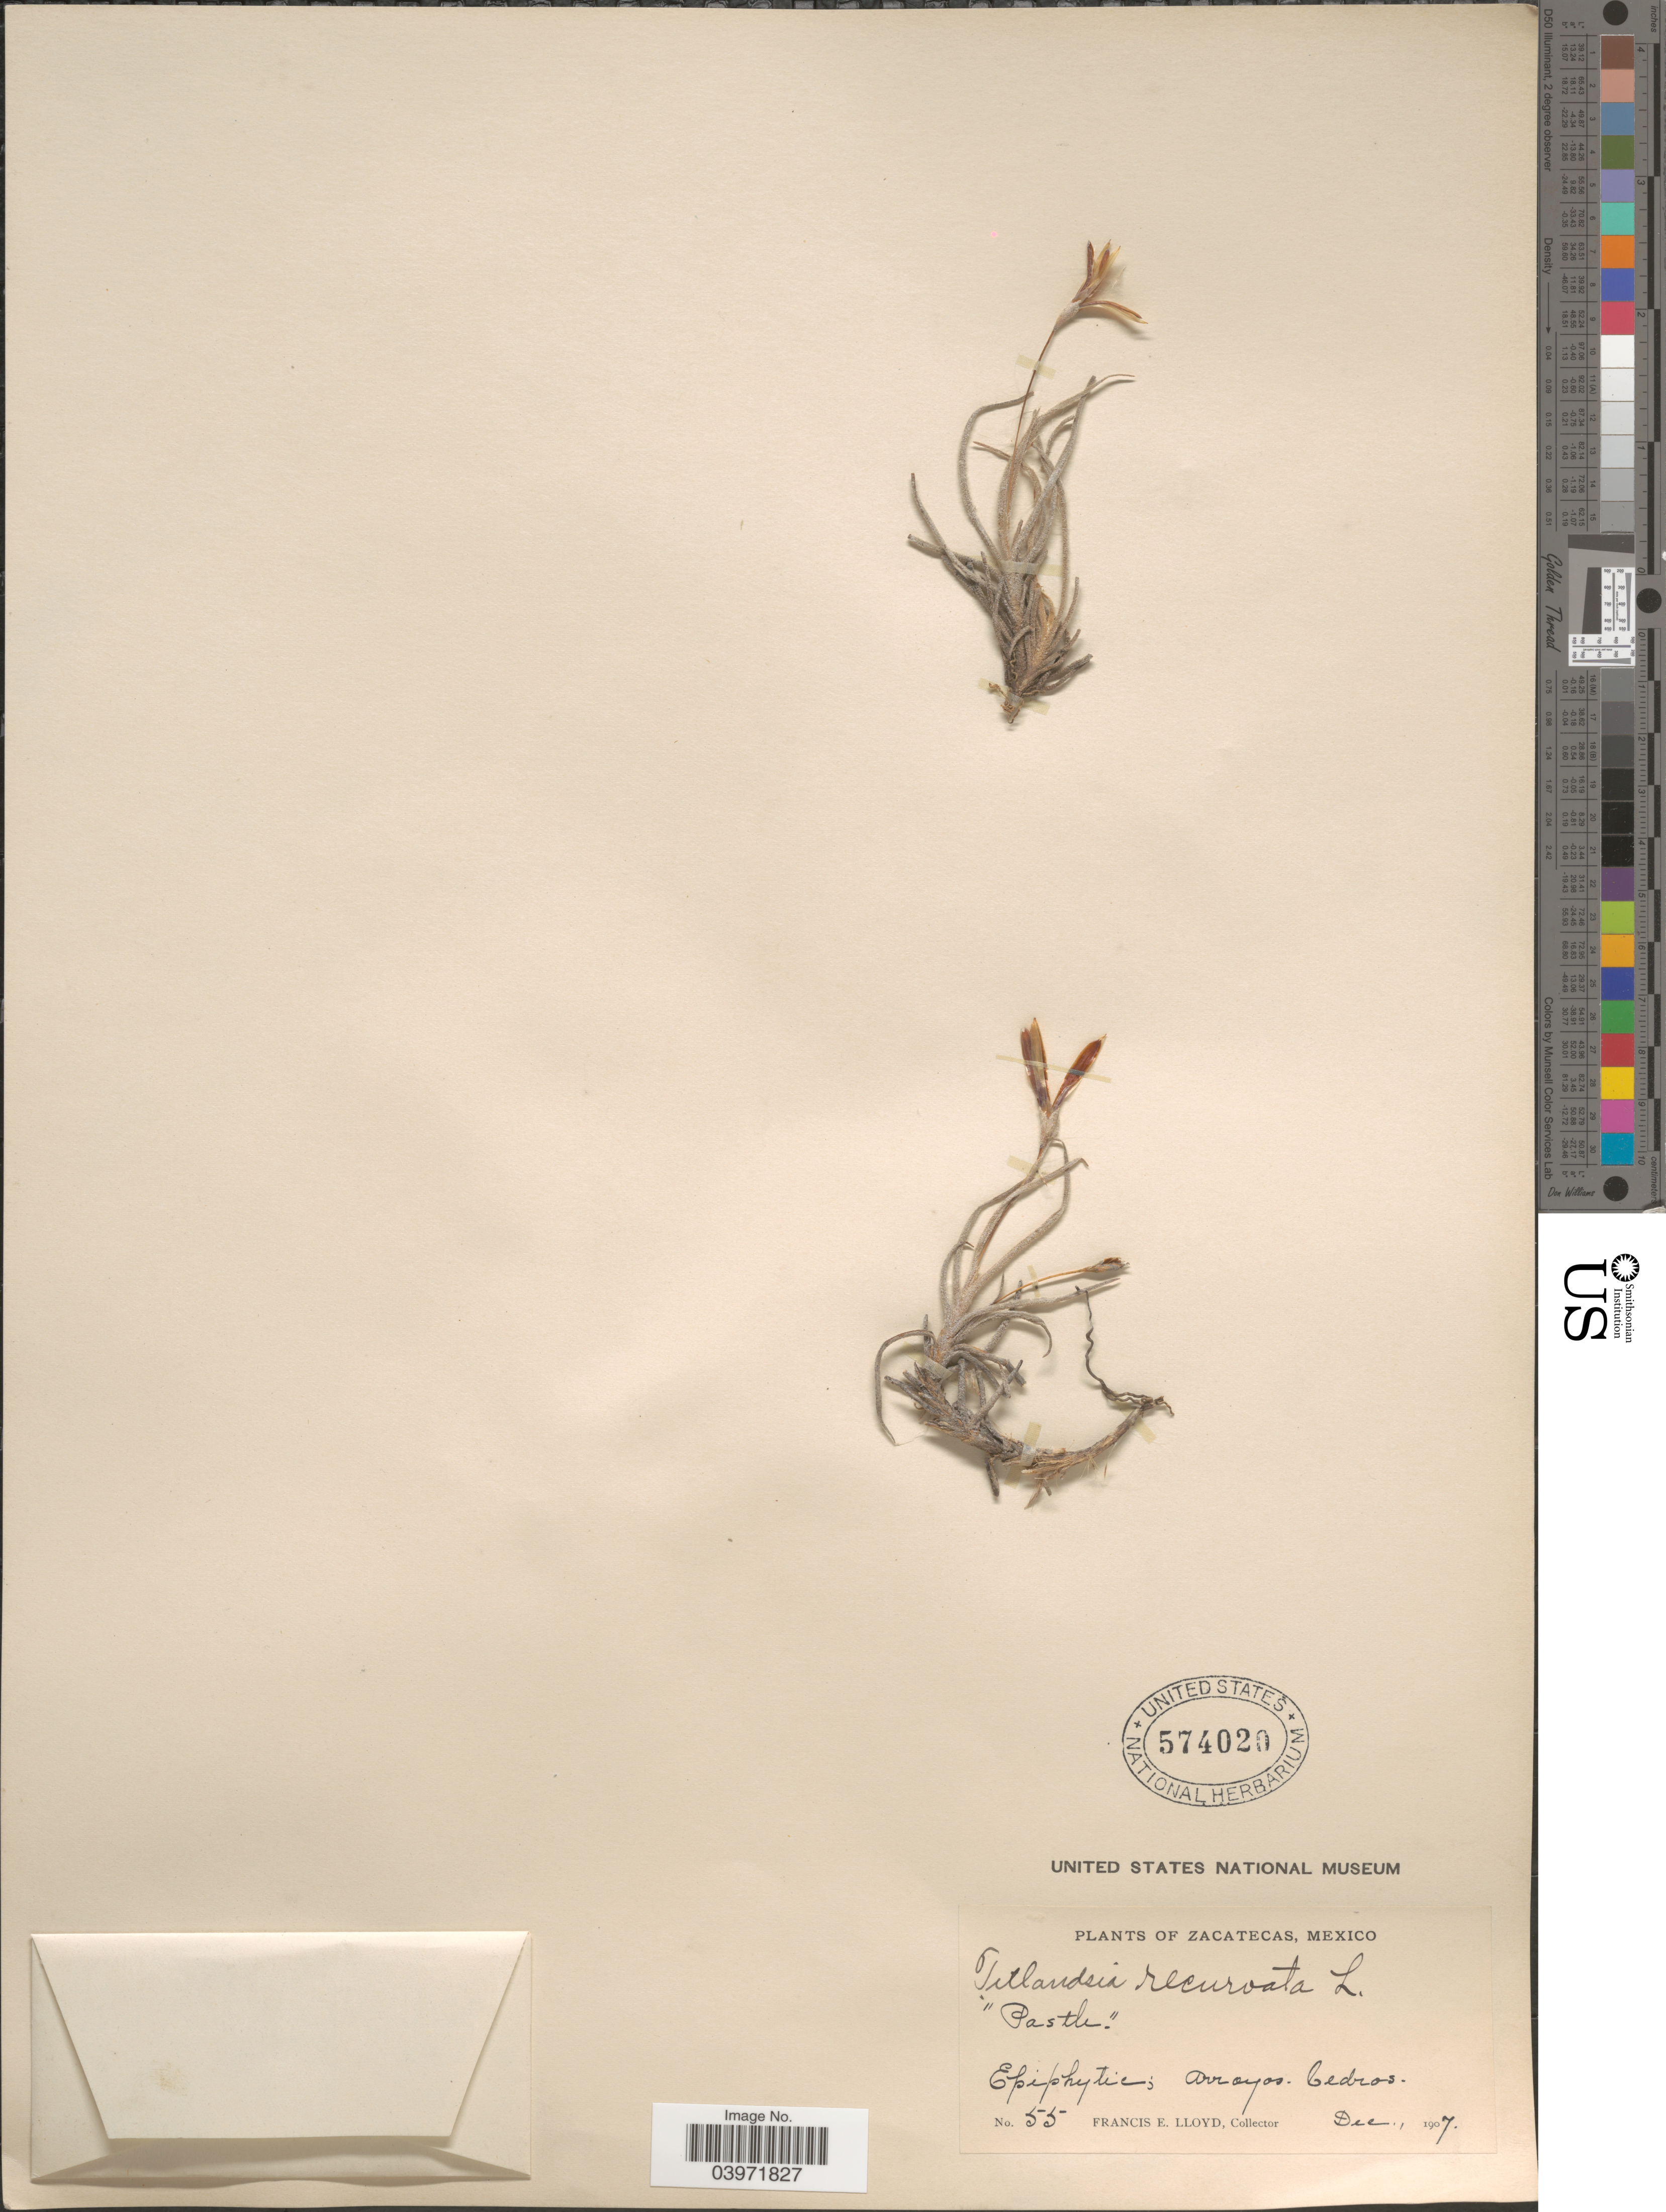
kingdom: Plantae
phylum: Tracheophyta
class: Liliopsida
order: Poales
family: Bromeliaceae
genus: Tillandsia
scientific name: Tillandsia recurvata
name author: L.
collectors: Lloyd, C. E.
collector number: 55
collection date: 1907-12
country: Mexico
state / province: Zacatecas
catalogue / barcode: US 574020